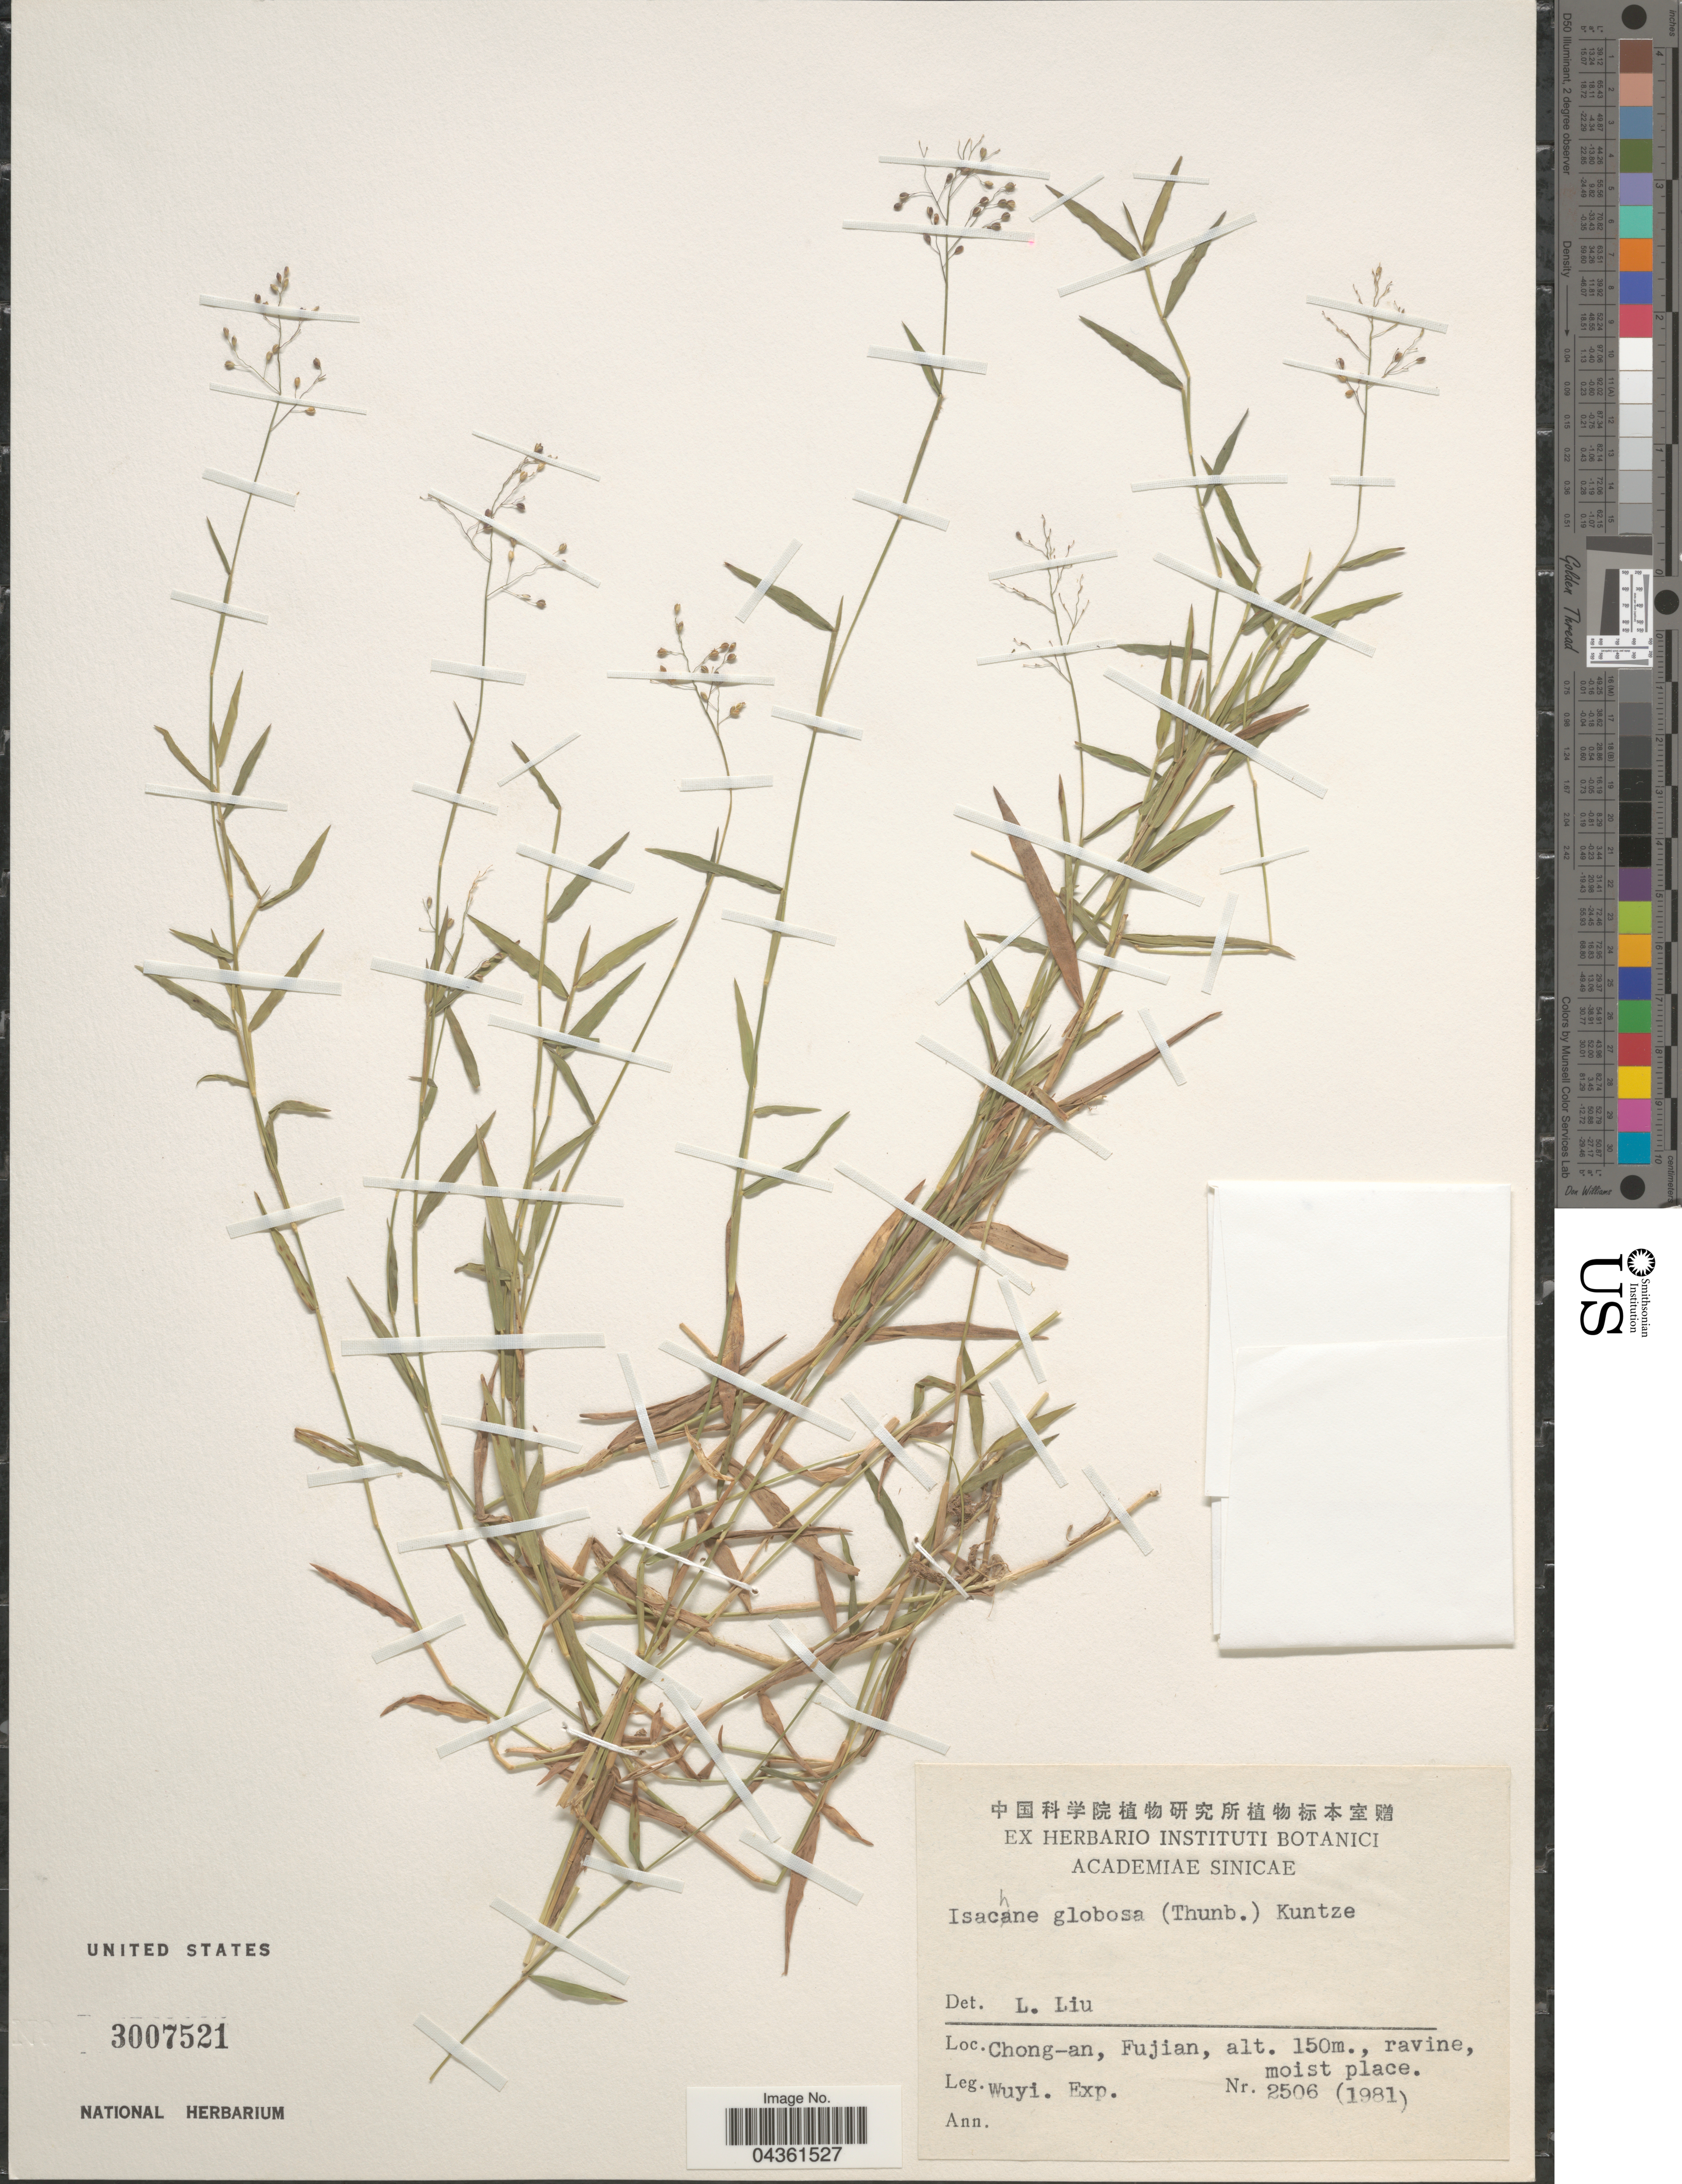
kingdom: Plantae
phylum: Tracheophyta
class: Liliopsida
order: Poales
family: Poaceae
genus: Isachne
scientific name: Isachne globosa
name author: (Thunb.) Kuntze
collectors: Wuyi. Exped.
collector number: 2506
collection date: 1981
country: China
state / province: Fujian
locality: Chong-an.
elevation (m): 150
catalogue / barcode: US 3007521